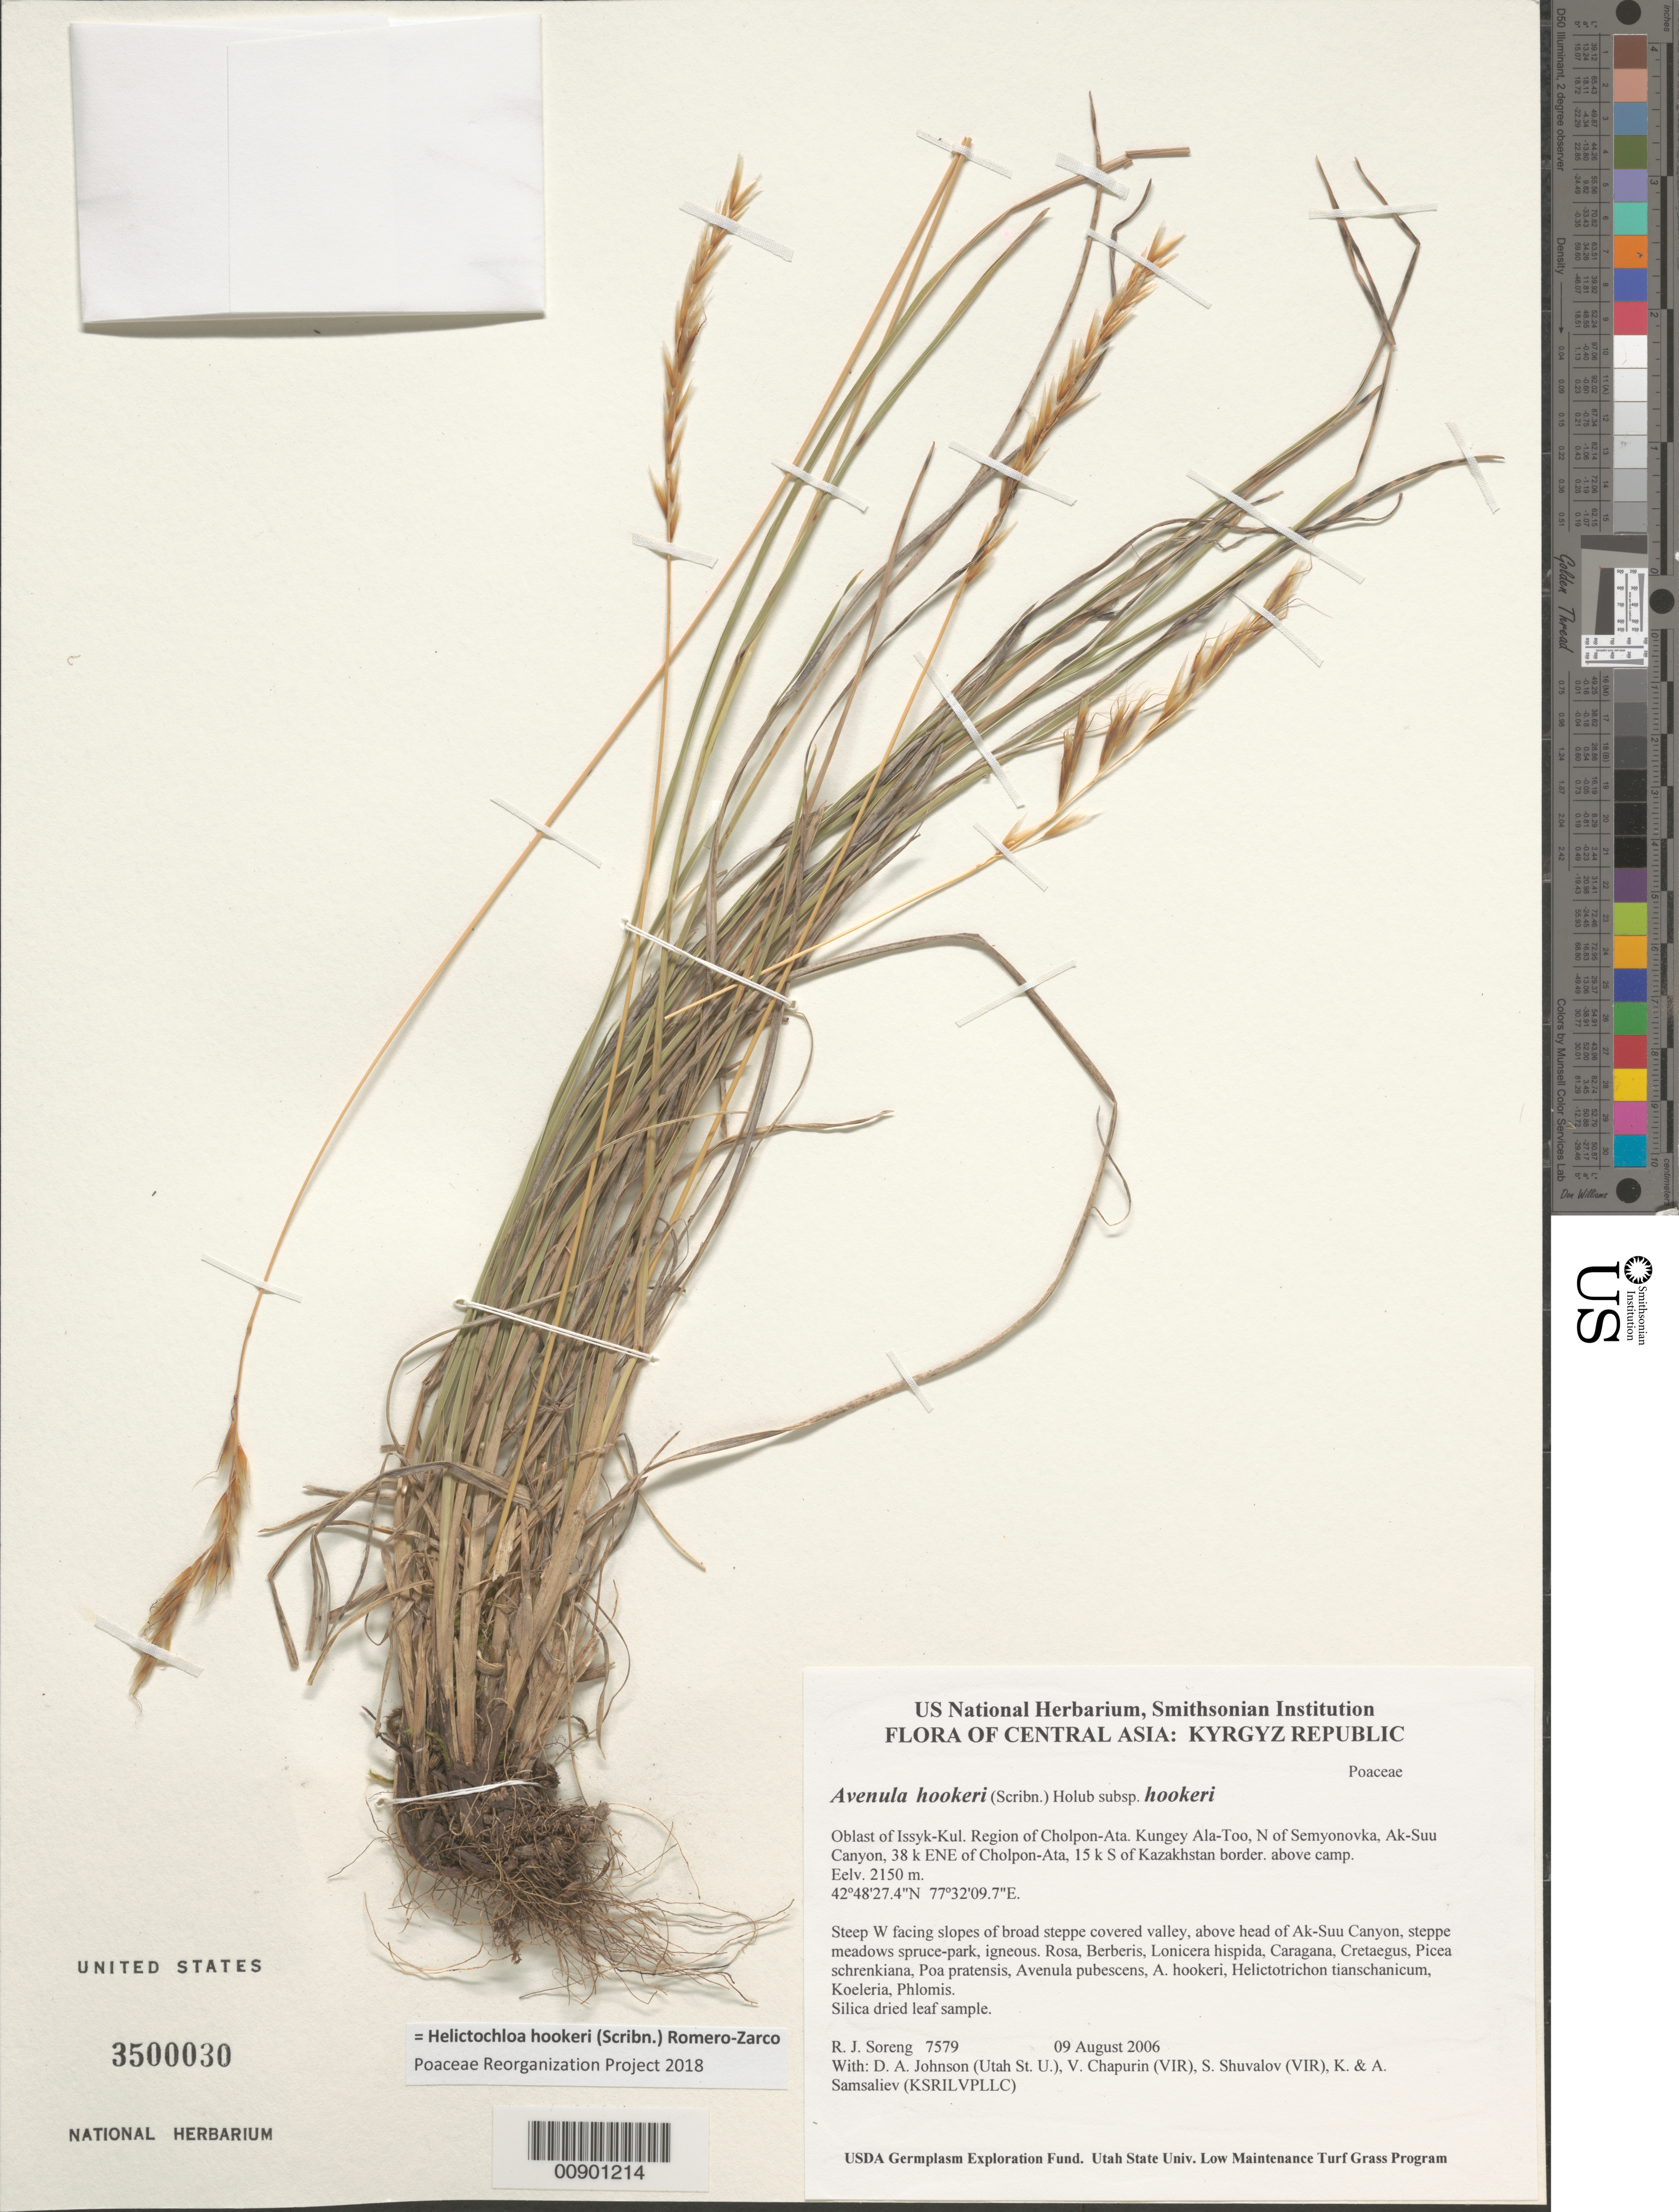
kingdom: Plantae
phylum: Tracheophyta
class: Liliopsida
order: Poales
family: Poaceae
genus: Helictochloa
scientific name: Helictochloa hookeri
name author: (Scribn.) Romero Zarco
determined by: Poaceae Reorganization Project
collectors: R. J. Soreng, D. Johnson, S. Shuvalov, V. Chapurin, K. Samsaliev & A. Samsaliev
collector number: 7579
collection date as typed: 09 Aug 2006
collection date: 2006-08-09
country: Kyrgyzstan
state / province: Ysyk-Kol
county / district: Cholpon-Ata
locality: Kungey Ala-Too, N of Semyonovka, Ak-Suu Canyon, 38 km ENE of Cholpon-Ata, 15 km S of Kazakhstan border.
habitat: Steep W facing slopes of broad steppe covered valley, above head of Ak-Suu Canyon, steppe meadows spruce-park, igneous.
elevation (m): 2150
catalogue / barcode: US 3500030